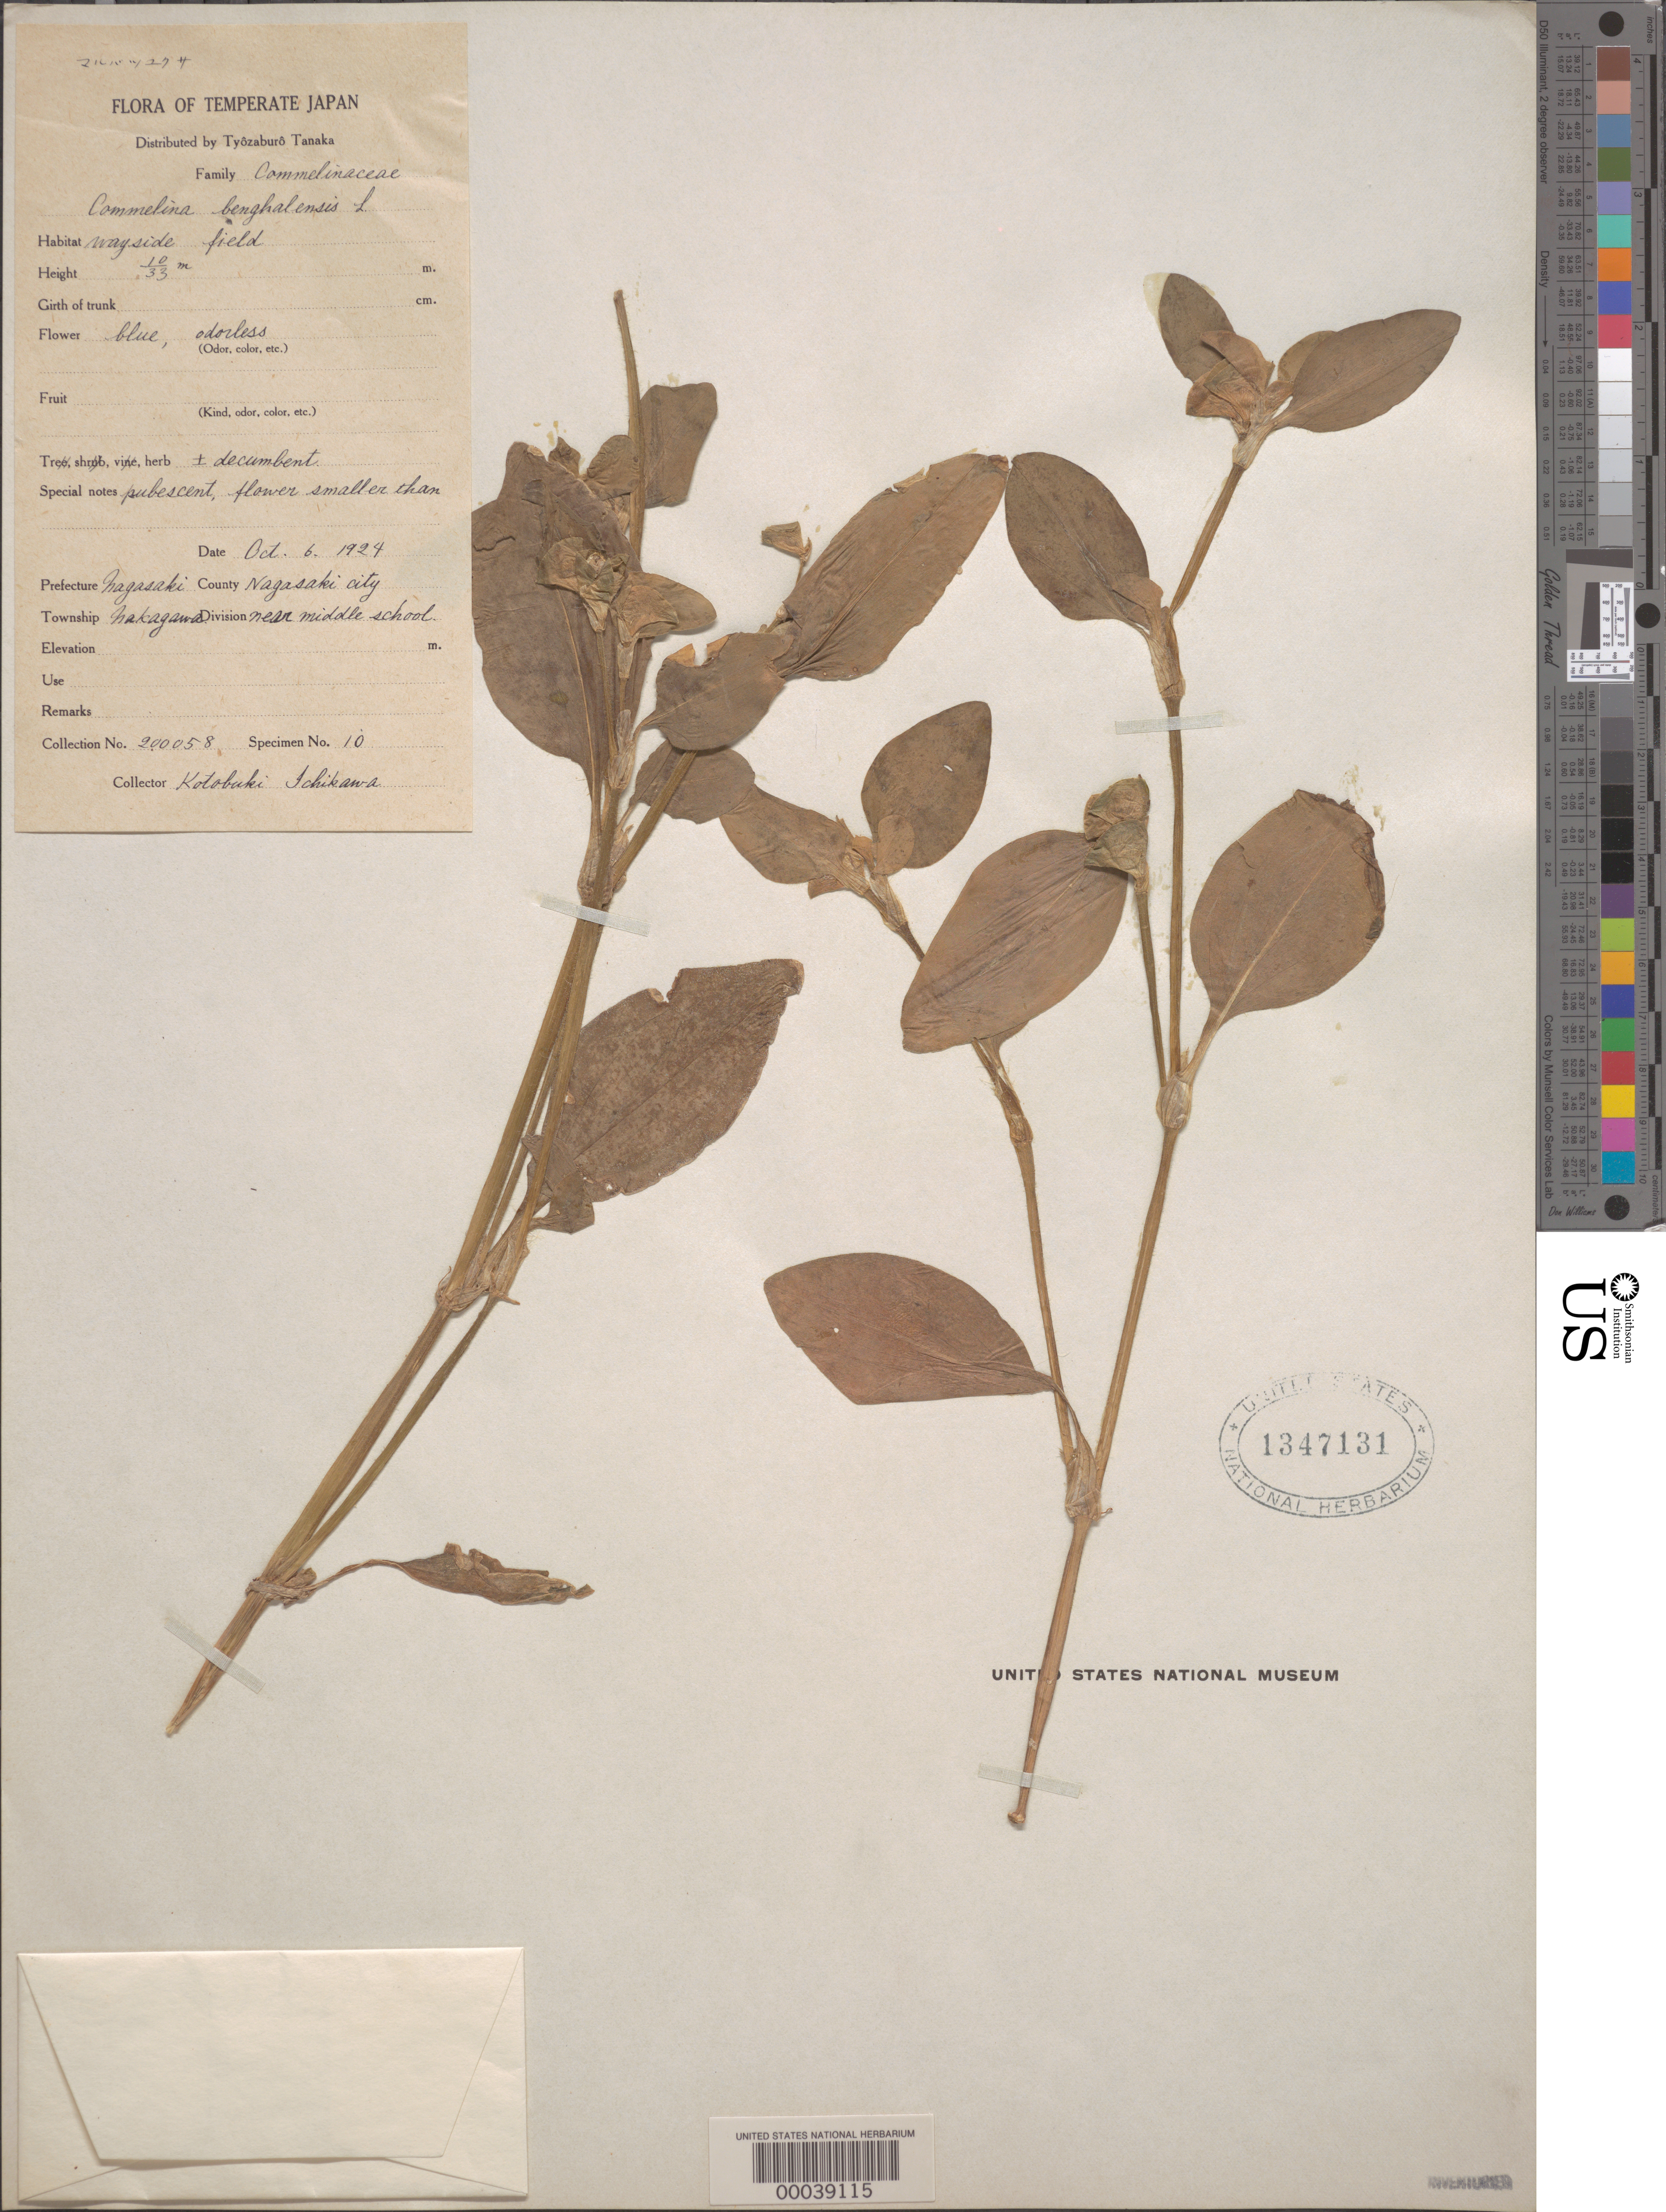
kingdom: Plantae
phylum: Tracheophyta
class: Liliopsida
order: Commelinales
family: Commelinaceae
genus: Commelina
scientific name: Commelina benghalensis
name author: L.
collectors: K. Ichikawa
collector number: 200058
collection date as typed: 06 Oct 1924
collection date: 1924-10-06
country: Japan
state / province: Nagasaki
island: Kyushu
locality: Nakagawa (nagasaki)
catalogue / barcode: US 1347131